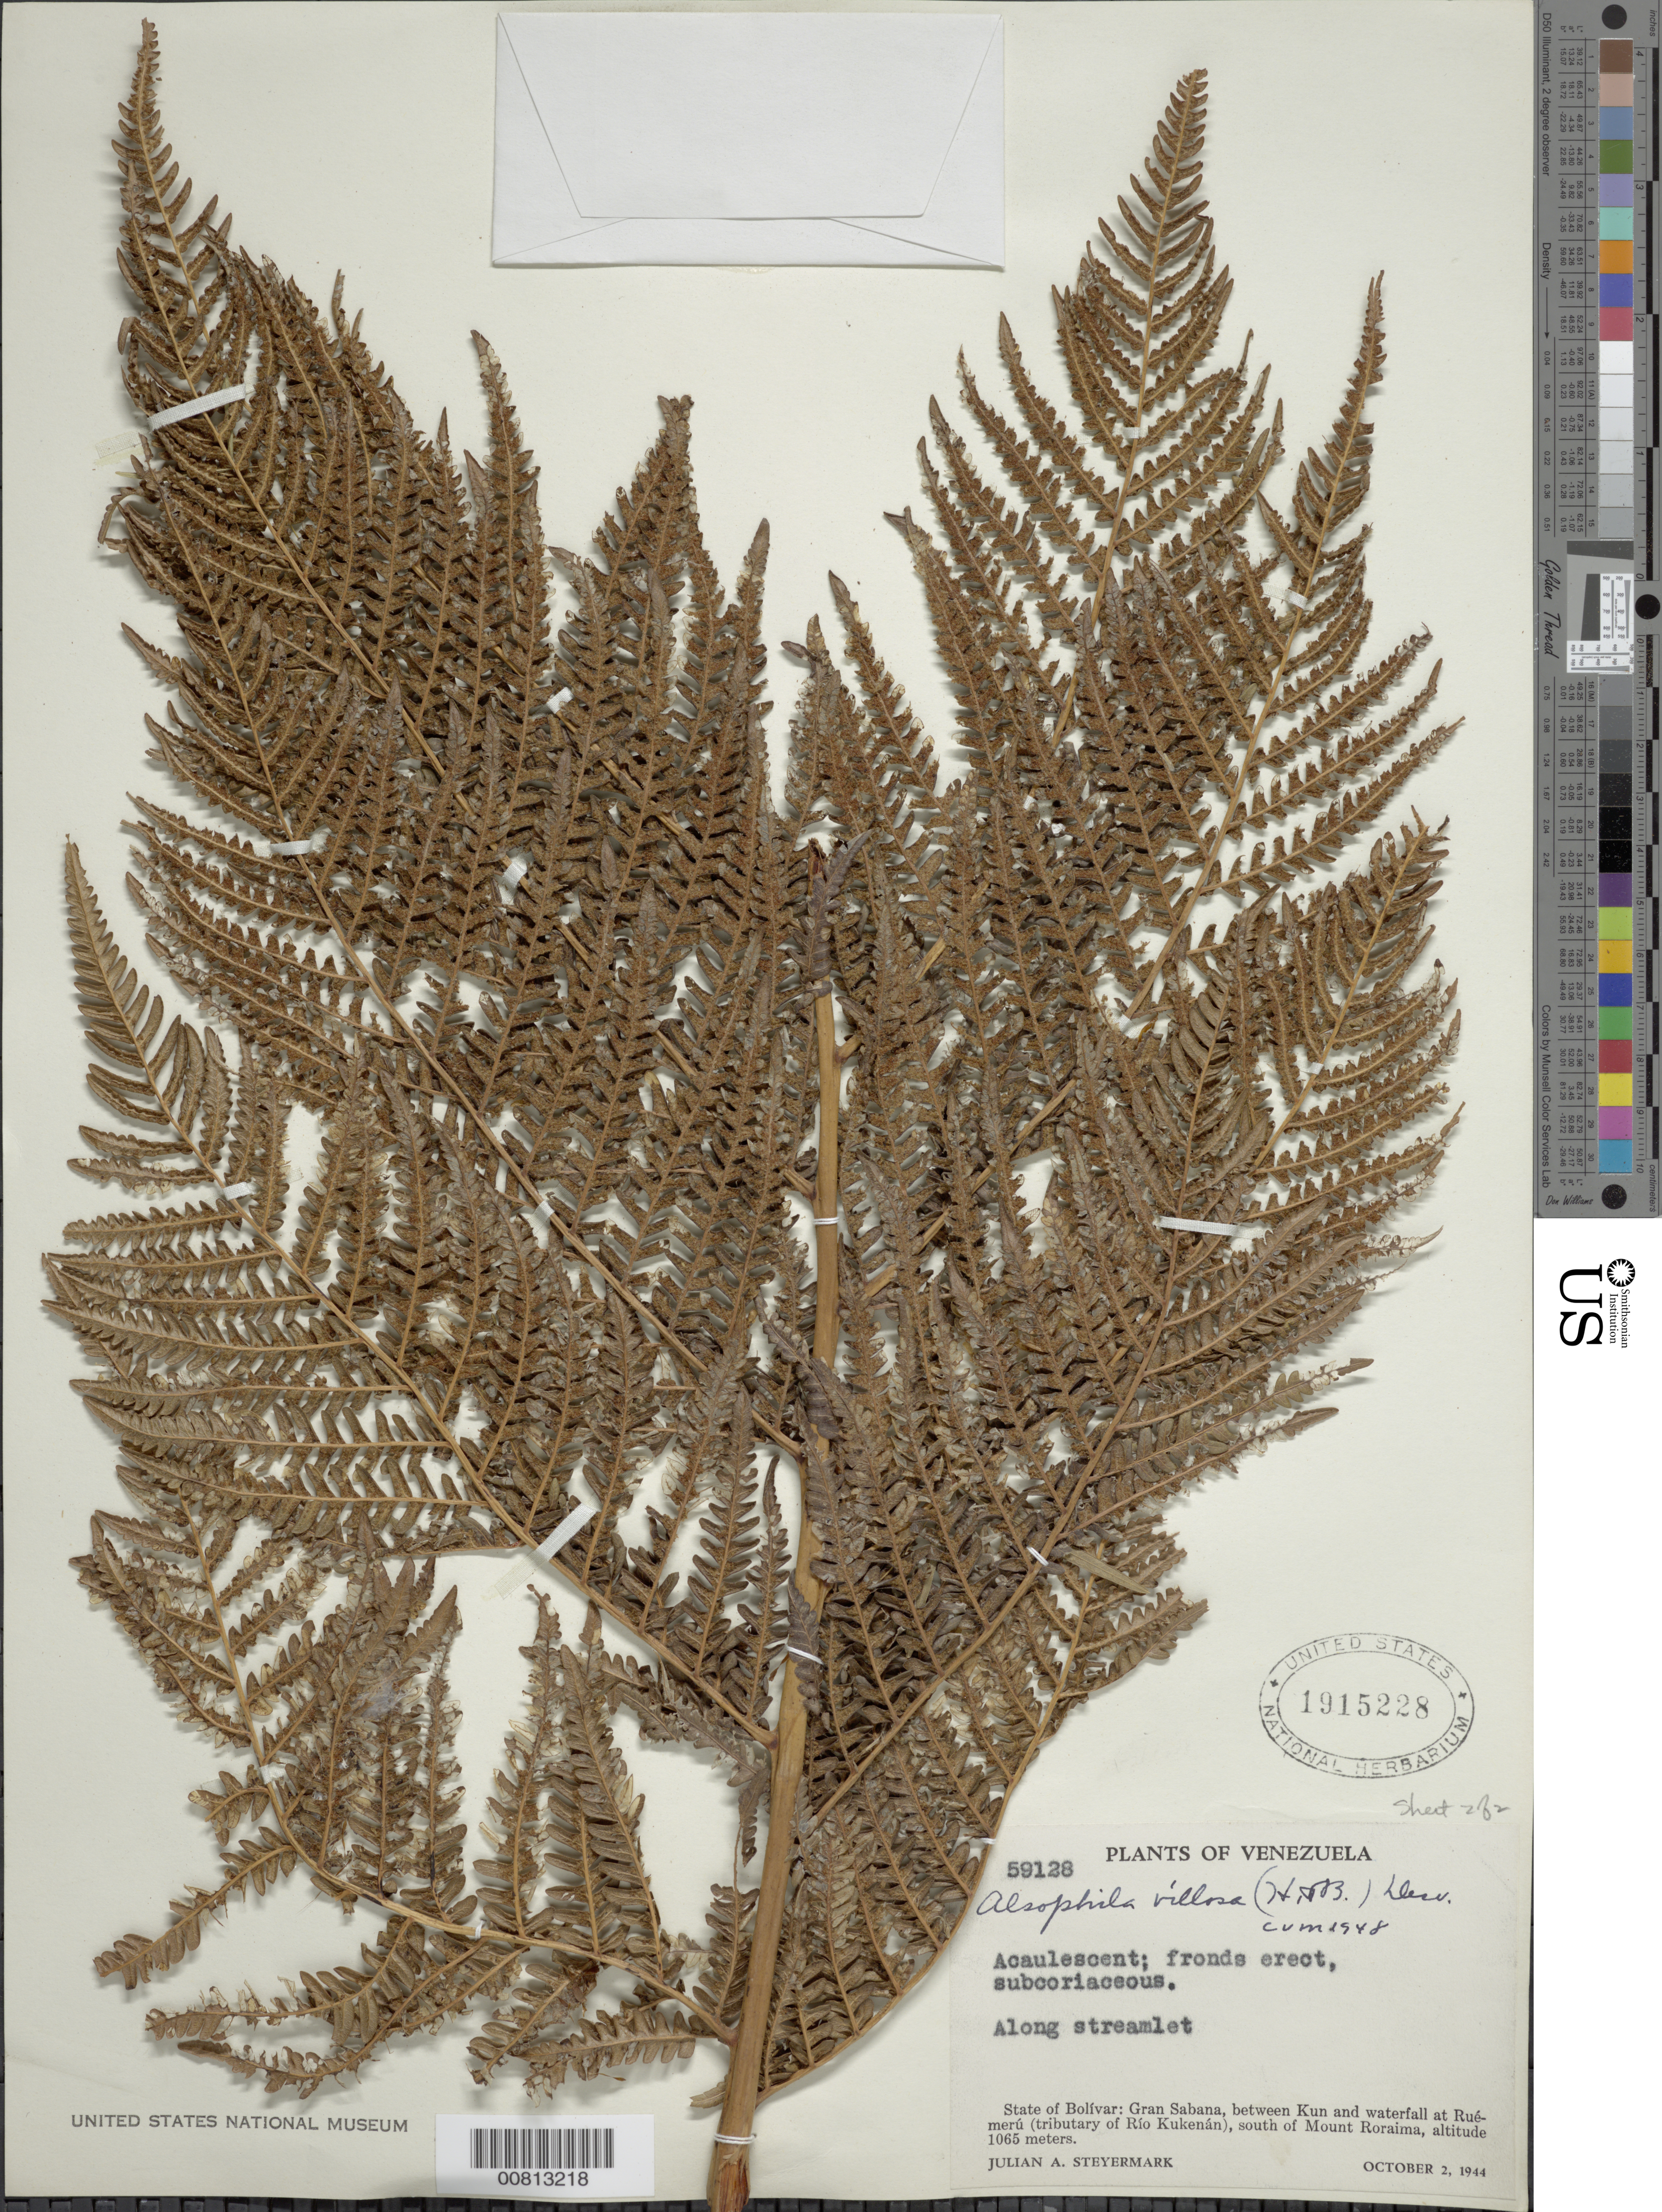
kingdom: Plantae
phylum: Tracheophyta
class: Polypodiopsida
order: Cyatheales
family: Cyatheaceae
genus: Cyathea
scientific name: Cyathea villosa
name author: Humb. & Bonpl. ex Willd.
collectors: J. Steyermark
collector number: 59128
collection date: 1944-10-02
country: Venezuela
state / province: Bolivar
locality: Gran Sabana, between Kun and waterfall at Ruemeru (tributary of Rio Kukenán), south of Mount Roraima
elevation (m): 1065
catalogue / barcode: US 1915228